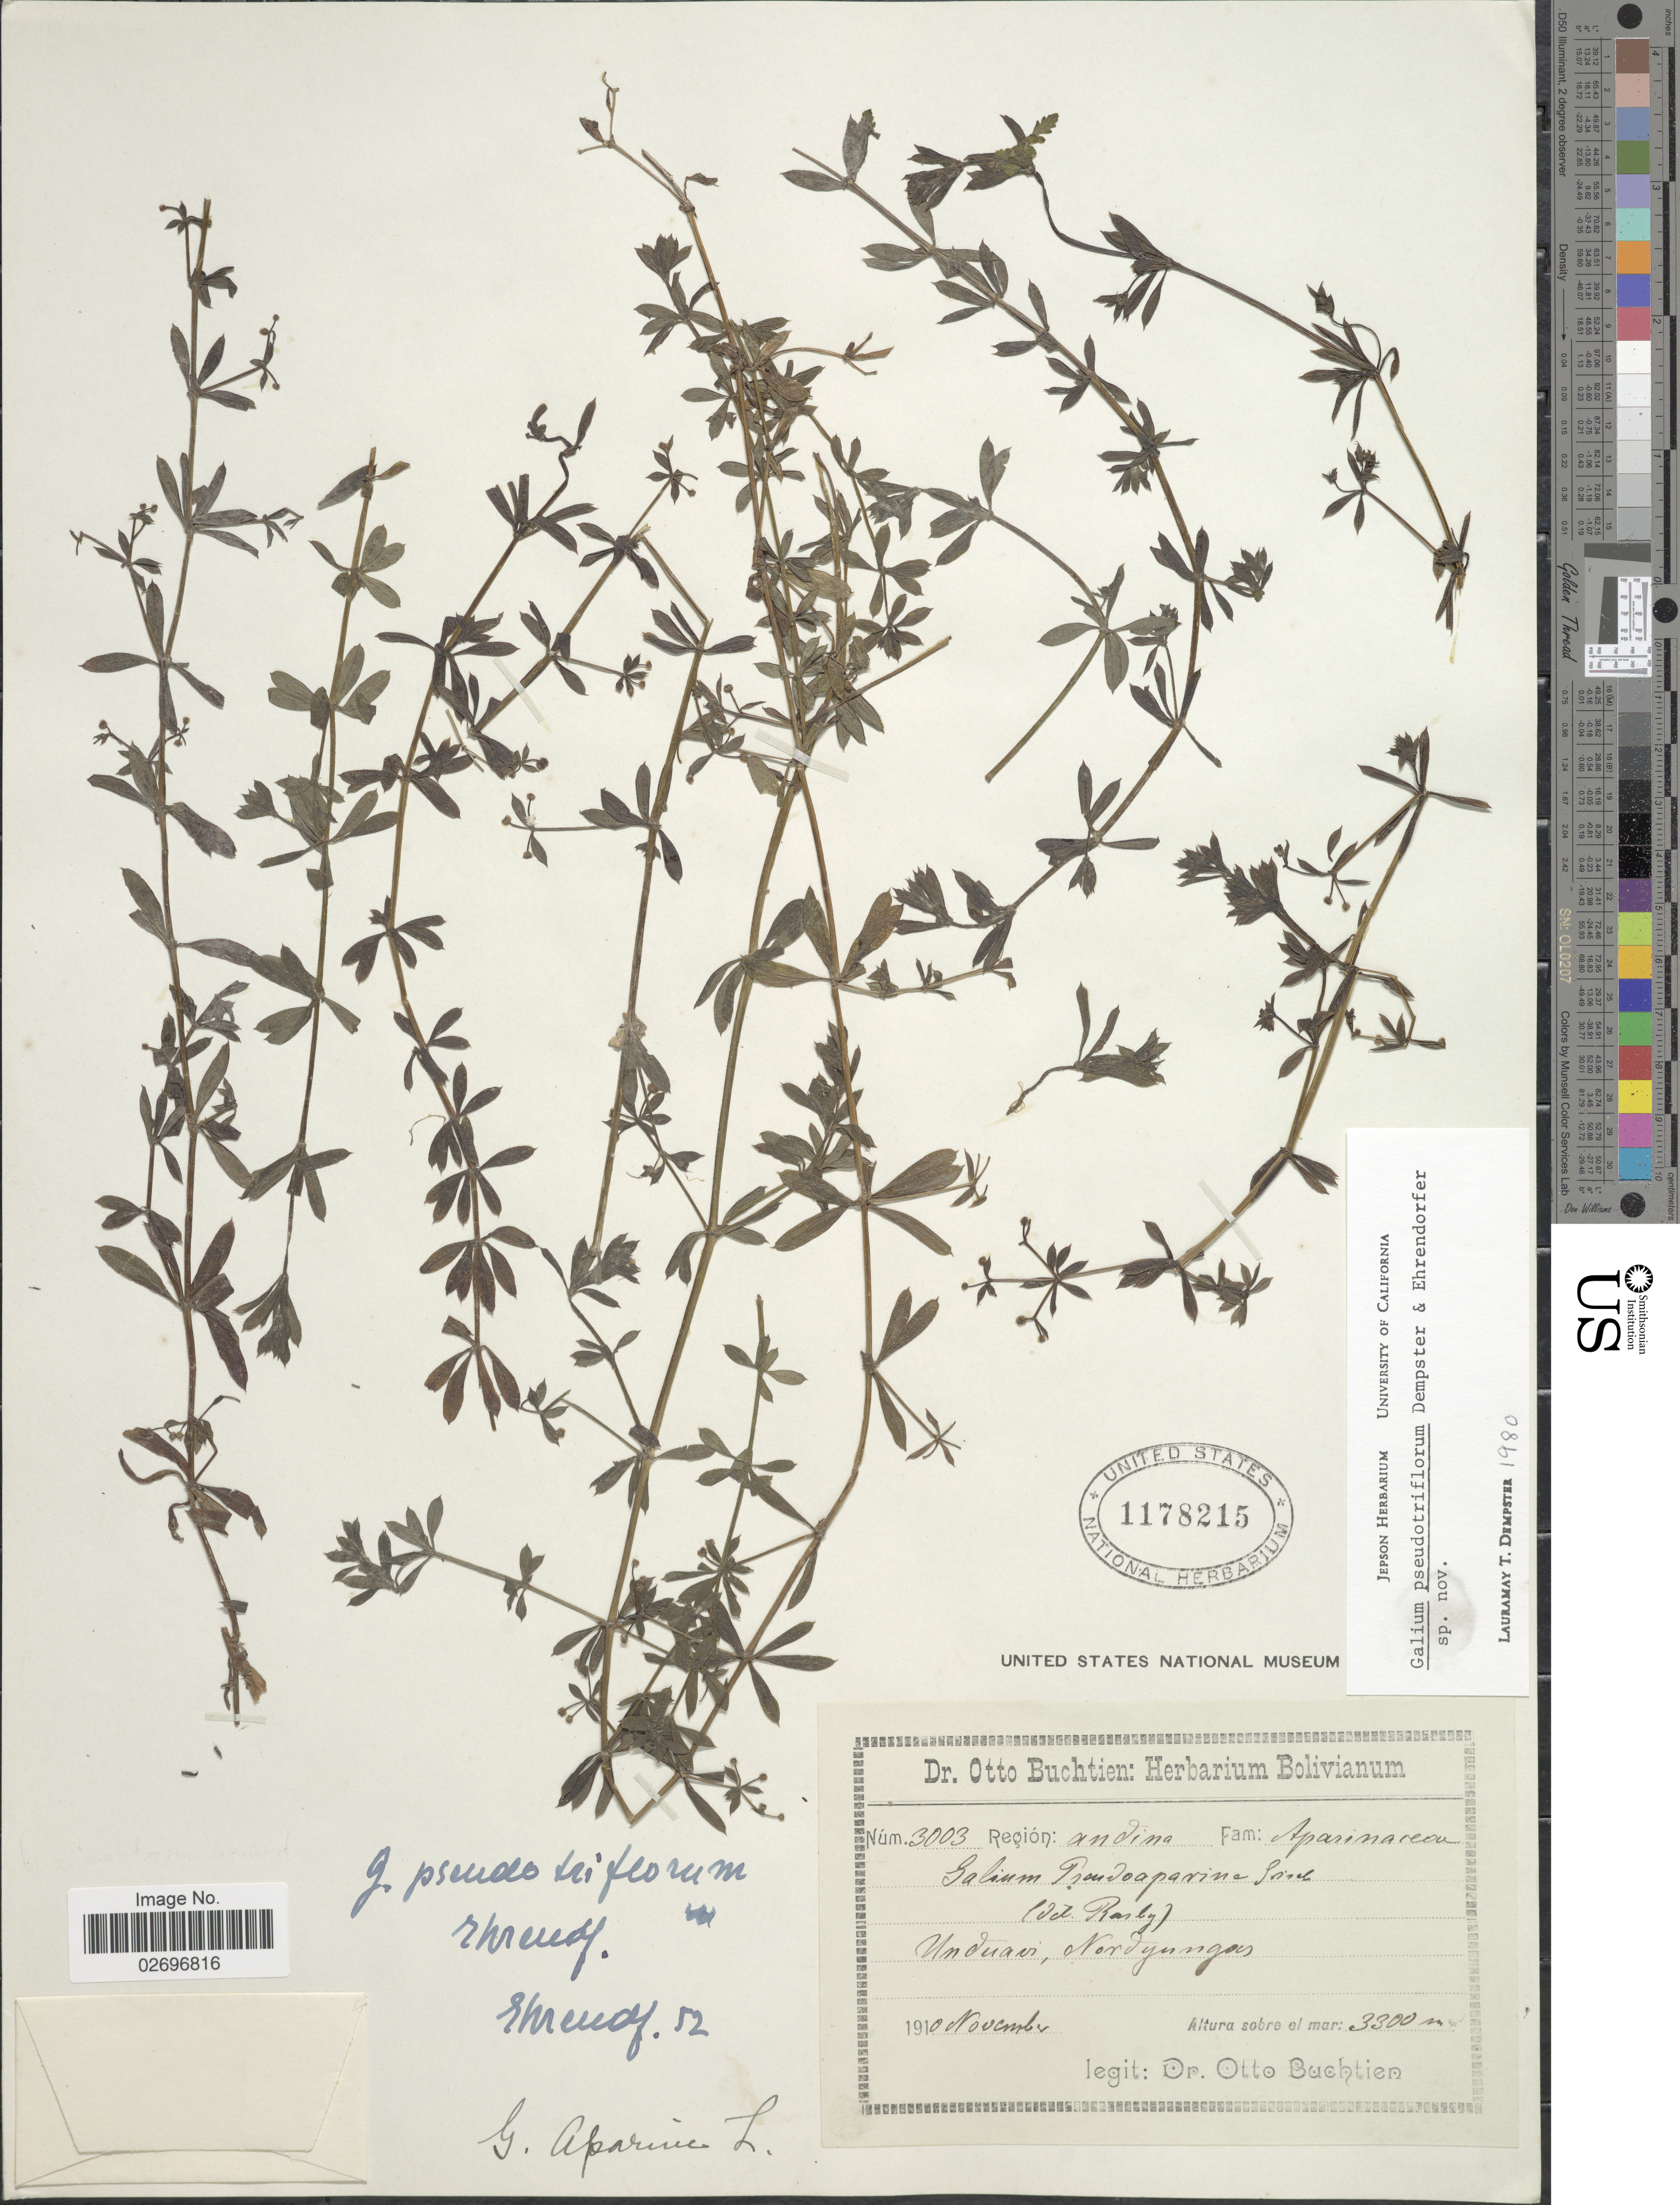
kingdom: Plantae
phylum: Tracheophyta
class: Magnoliopsida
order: Gentianales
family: Rubiaceae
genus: Galium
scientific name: Galium pseudotriflorum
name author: Dempster & Ehrend.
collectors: O. Buchtien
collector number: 3003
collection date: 1910-11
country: Bolivia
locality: Region: andina, Unduavi, Nordyungas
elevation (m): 3300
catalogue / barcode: US 1178215